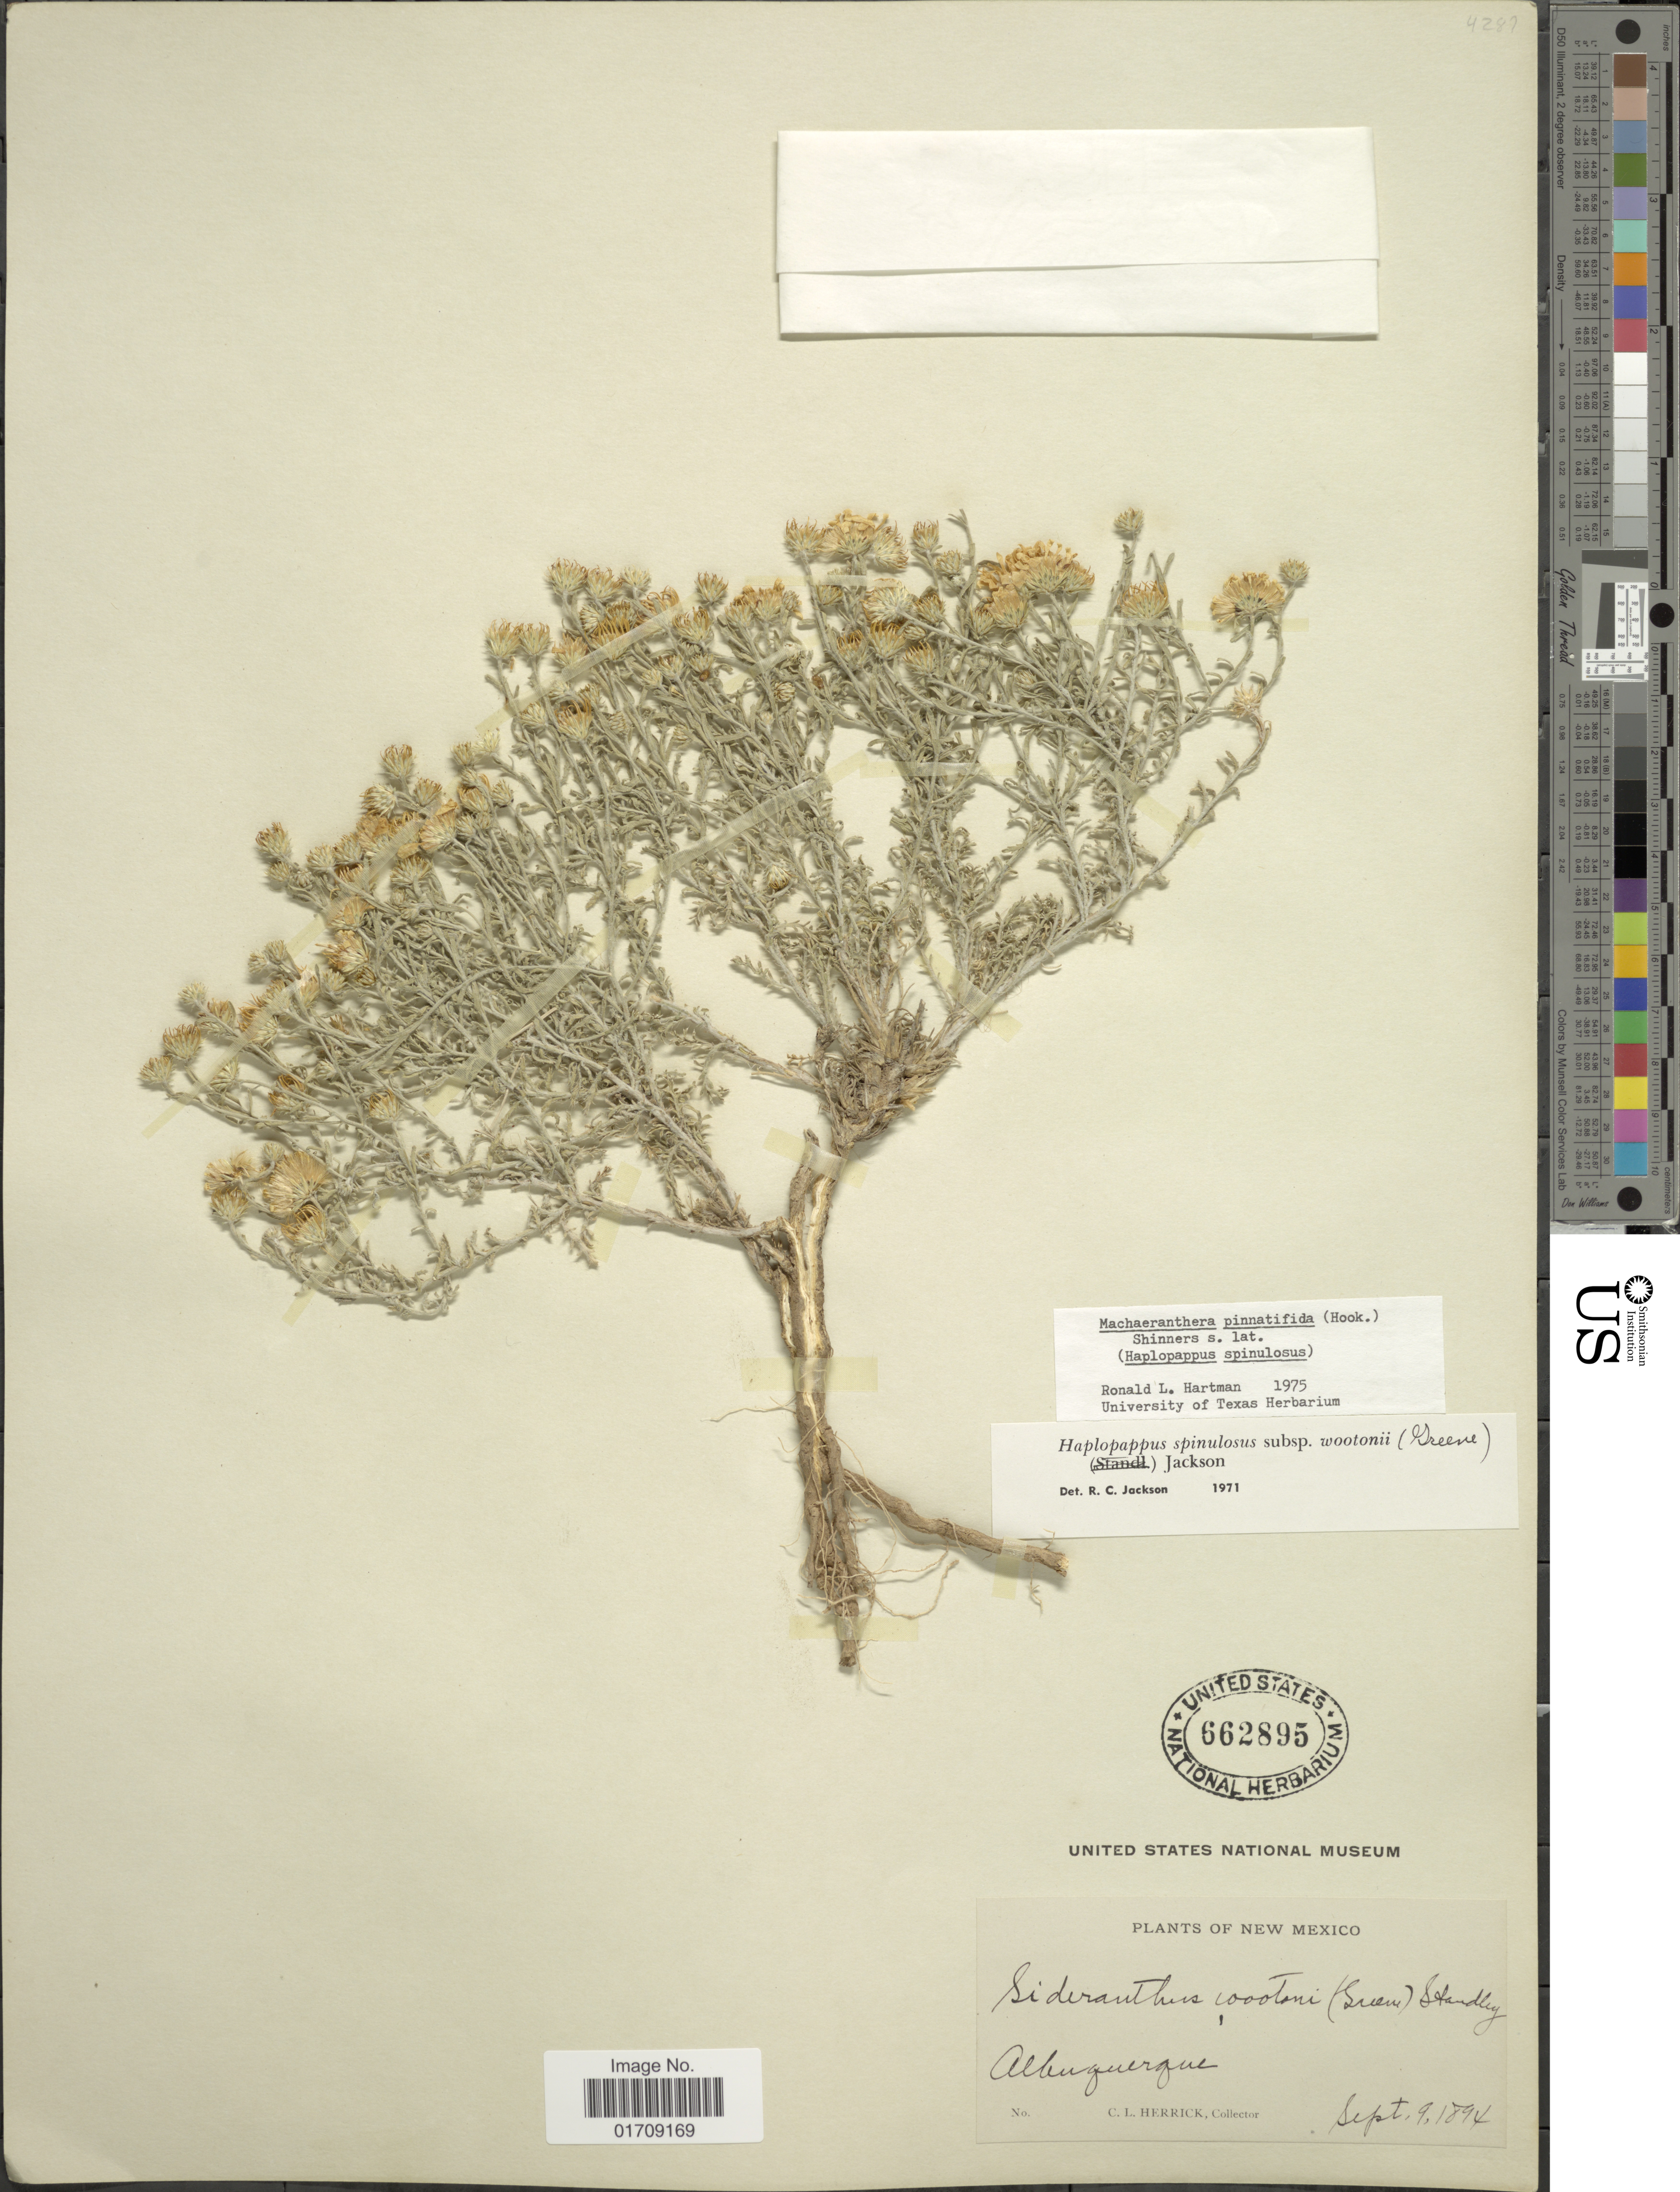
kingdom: Plantae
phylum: Tracheophyta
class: Magnoliopsida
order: Asterales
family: Asteraceae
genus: Machaeranthera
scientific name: Machaeranthera pinnatifida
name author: (Hook.) Shinners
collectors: C. Herrick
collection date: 1894-09-09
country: United States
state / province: New Mexico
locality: Albuquerque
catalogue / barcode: US 662895